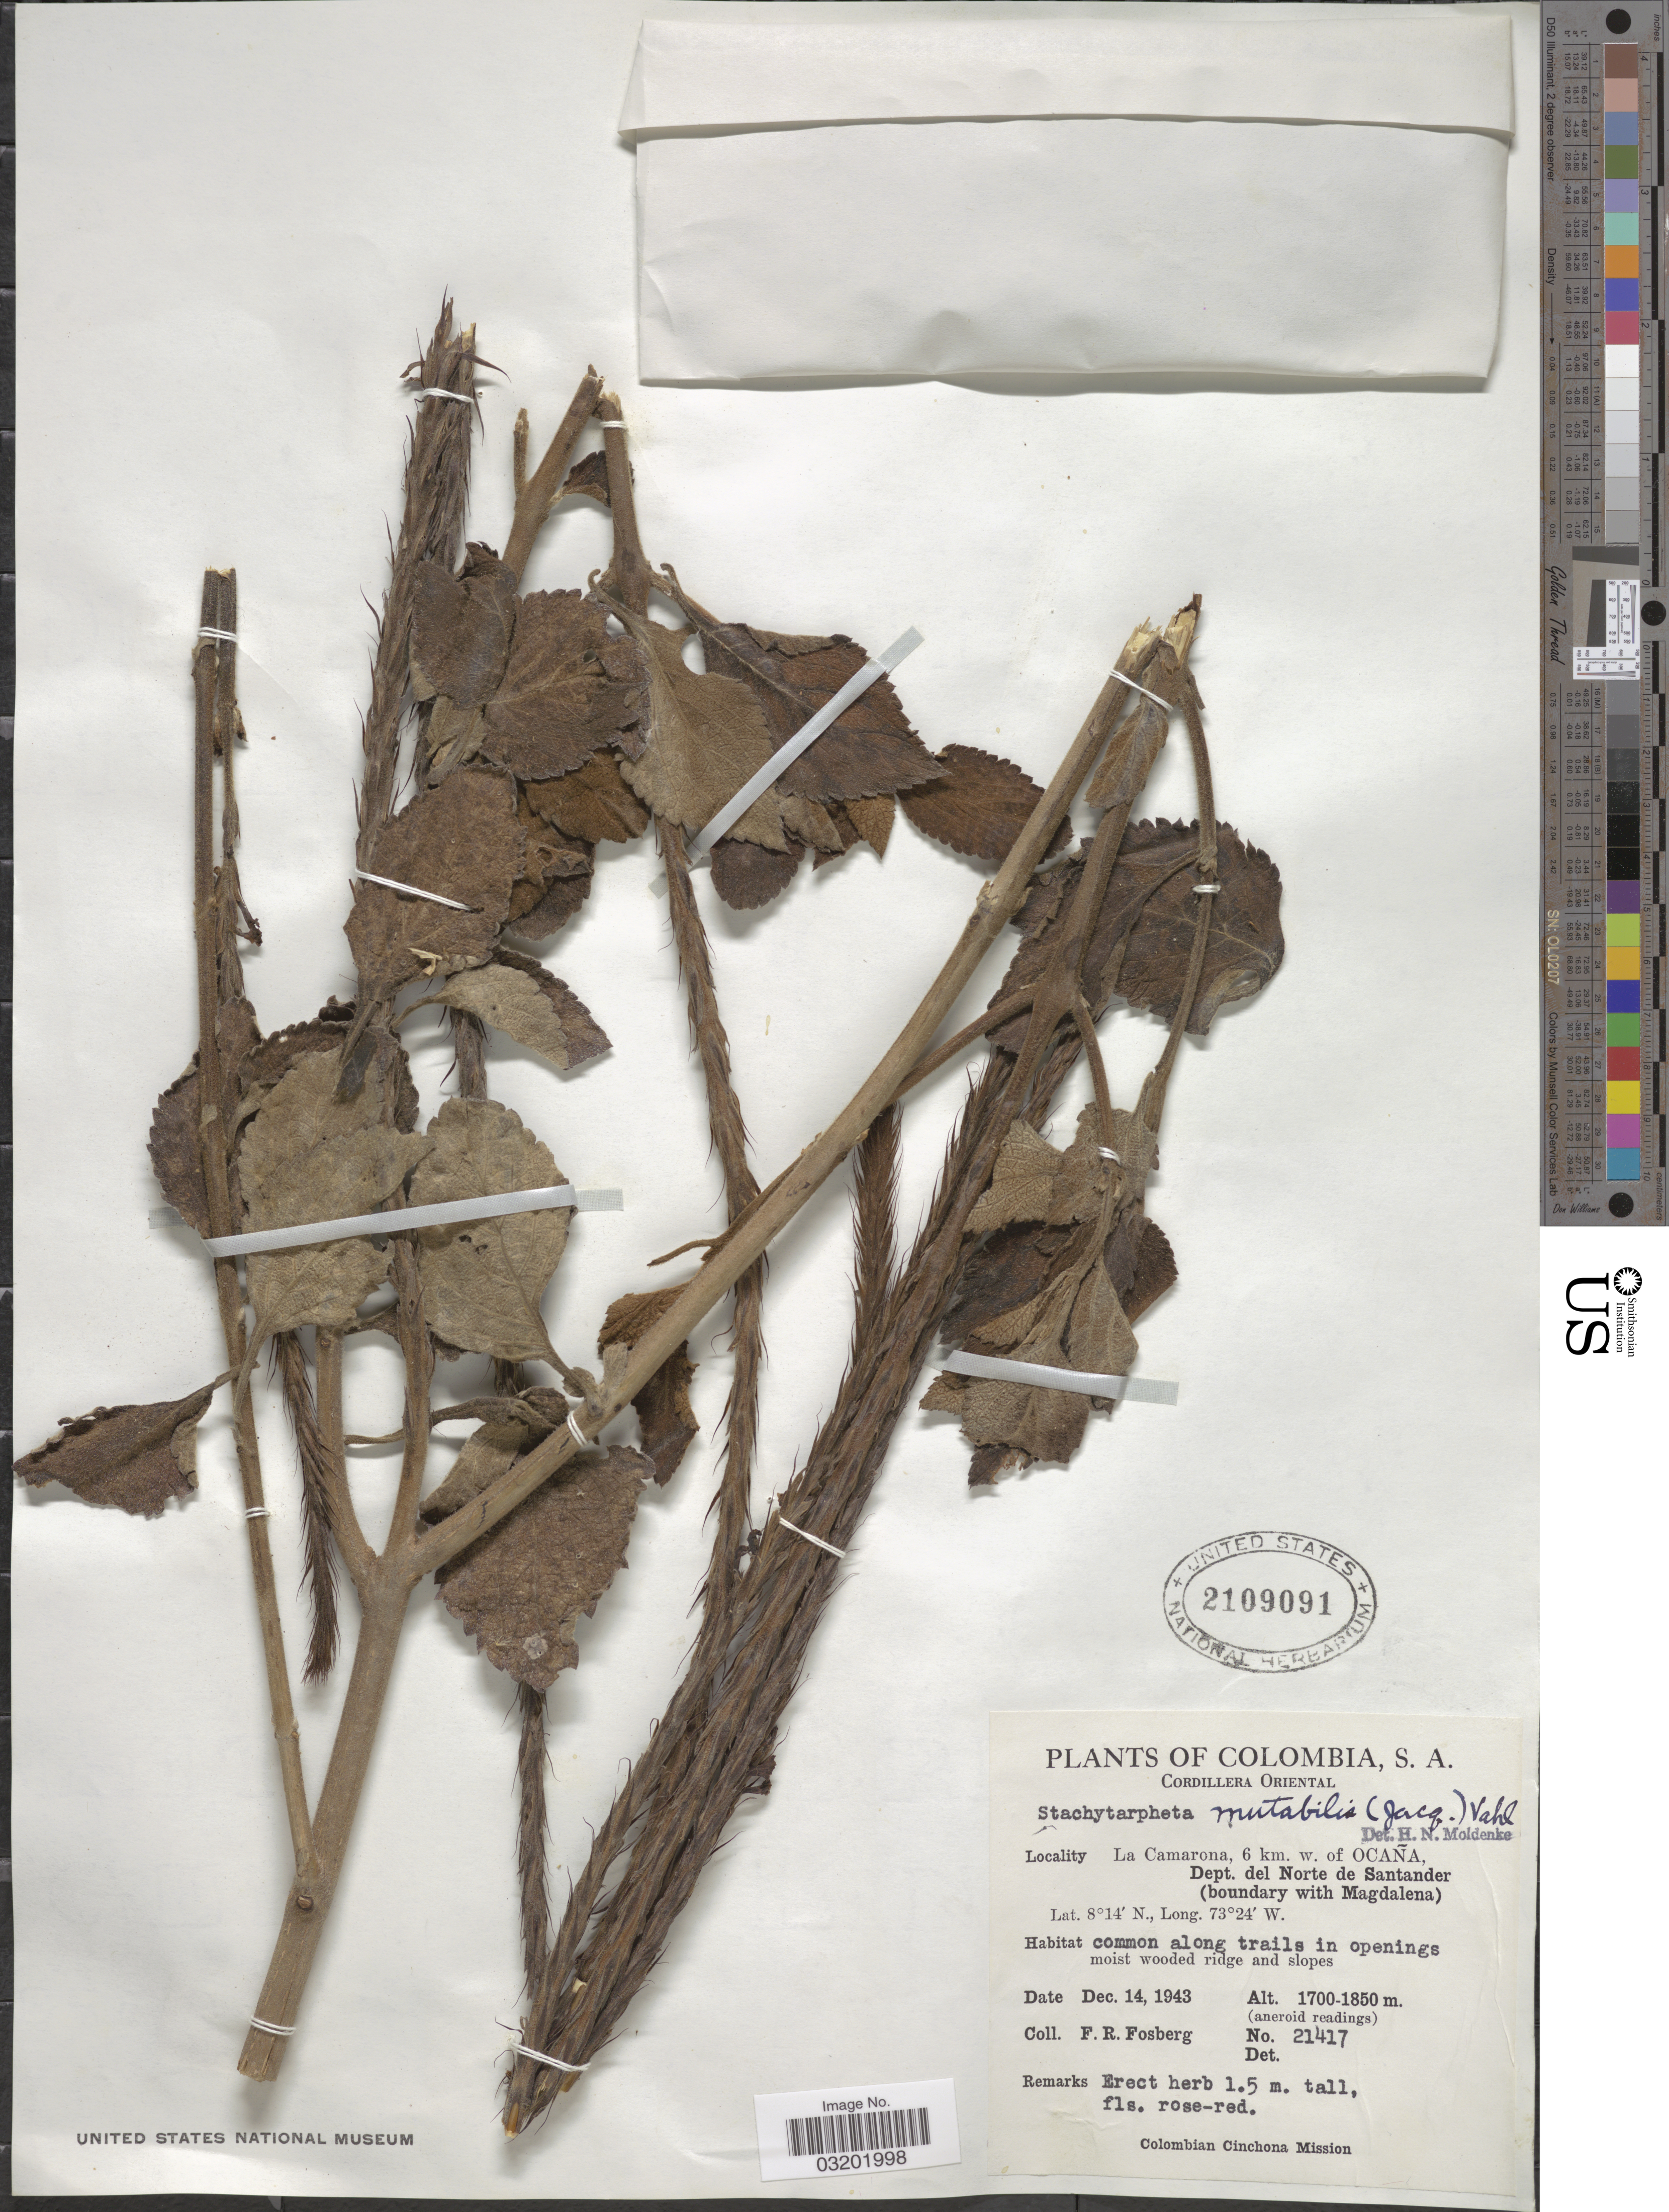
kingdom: Plantae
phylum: Tracheophyta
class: Magnoliopsida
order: Lamiales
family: Verbenaceae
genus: Stachytarpheta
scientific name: Stachytarpheta mutabilis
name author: (Jacq.) Vahl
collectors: F. R. Fosberg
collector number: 21417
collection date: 1943-12-14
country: Colombia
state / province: Norte de Santander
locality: Cordillera Oriental. La Camarona, 6 km. w. of Ocaña, Dept. del Norte de Santander (boundary with Magdalena).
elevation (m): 1700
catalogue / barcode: US 2109091